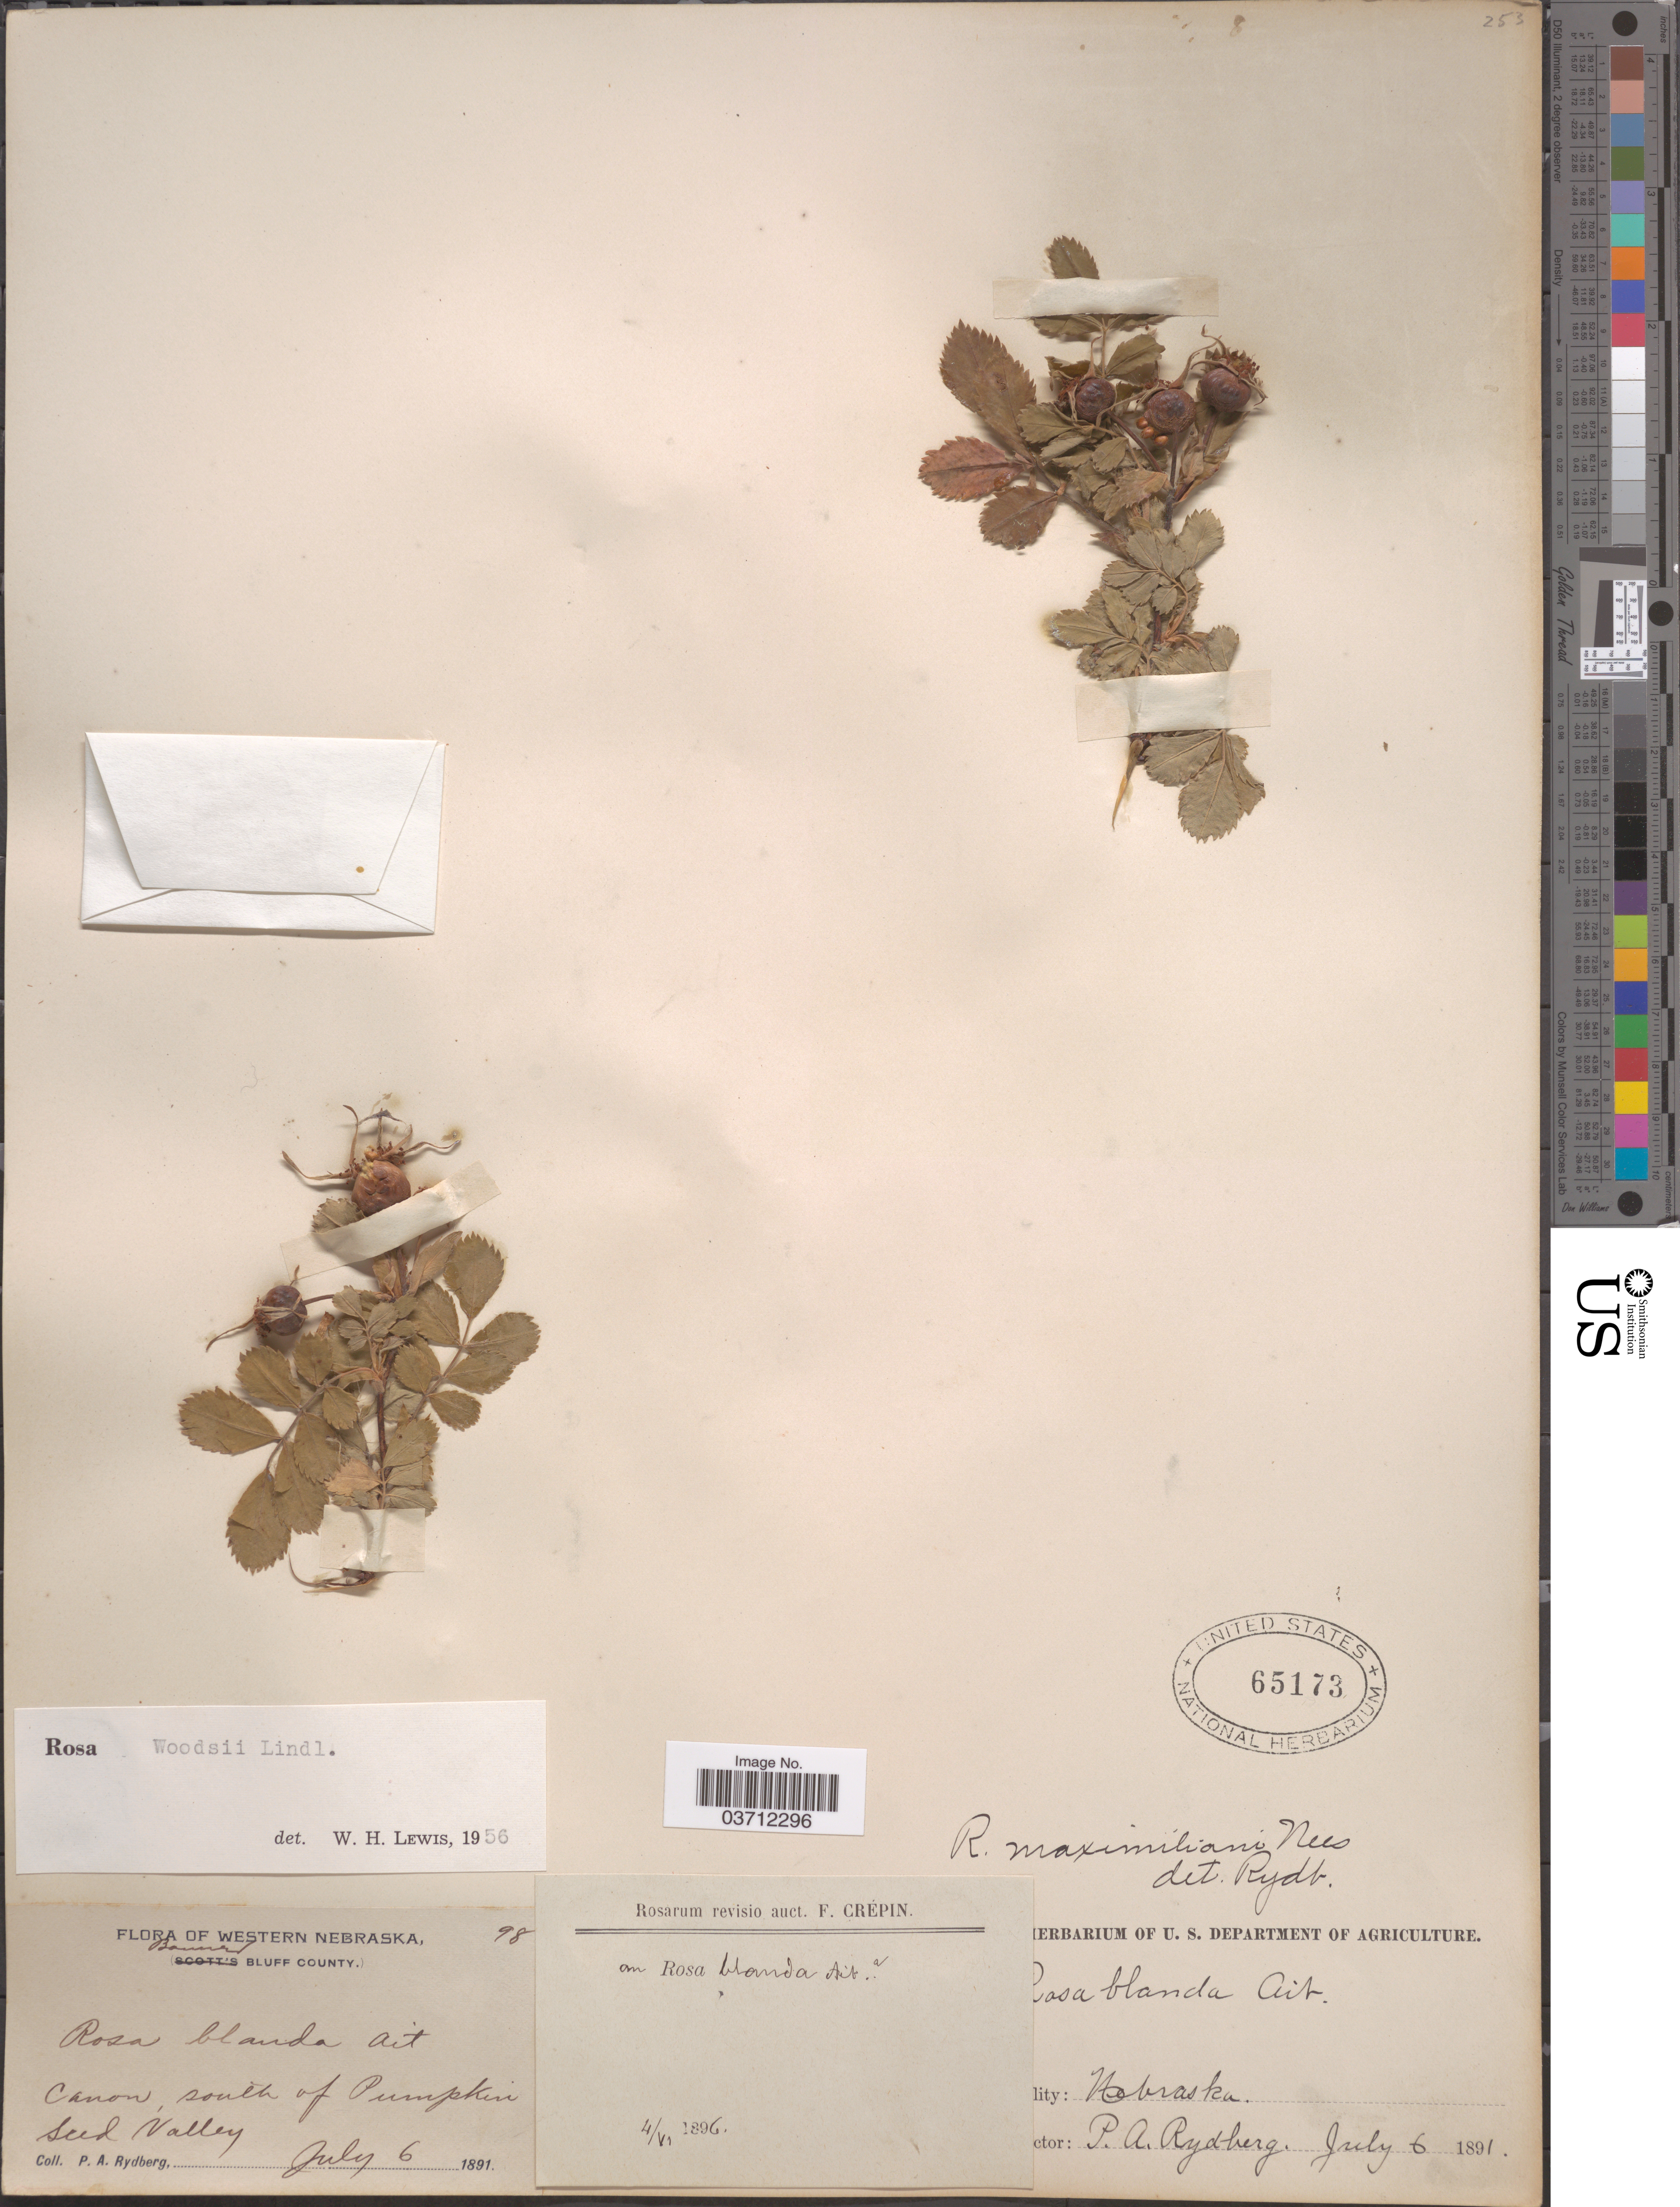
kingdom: Plantae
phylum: Tracheophyta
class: Magnoliopsida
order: Rosales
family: Rosaceae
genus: Rosa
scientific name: Rosa woodsii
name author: Lindl.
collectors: P. A. Rydberg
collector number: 98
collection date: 1891-07-06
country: United States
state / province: Nebraska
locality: Western Nebraska. Banner Bluff County. Canon, south of Pumpkin Seed Valley.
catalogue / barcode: US 65173